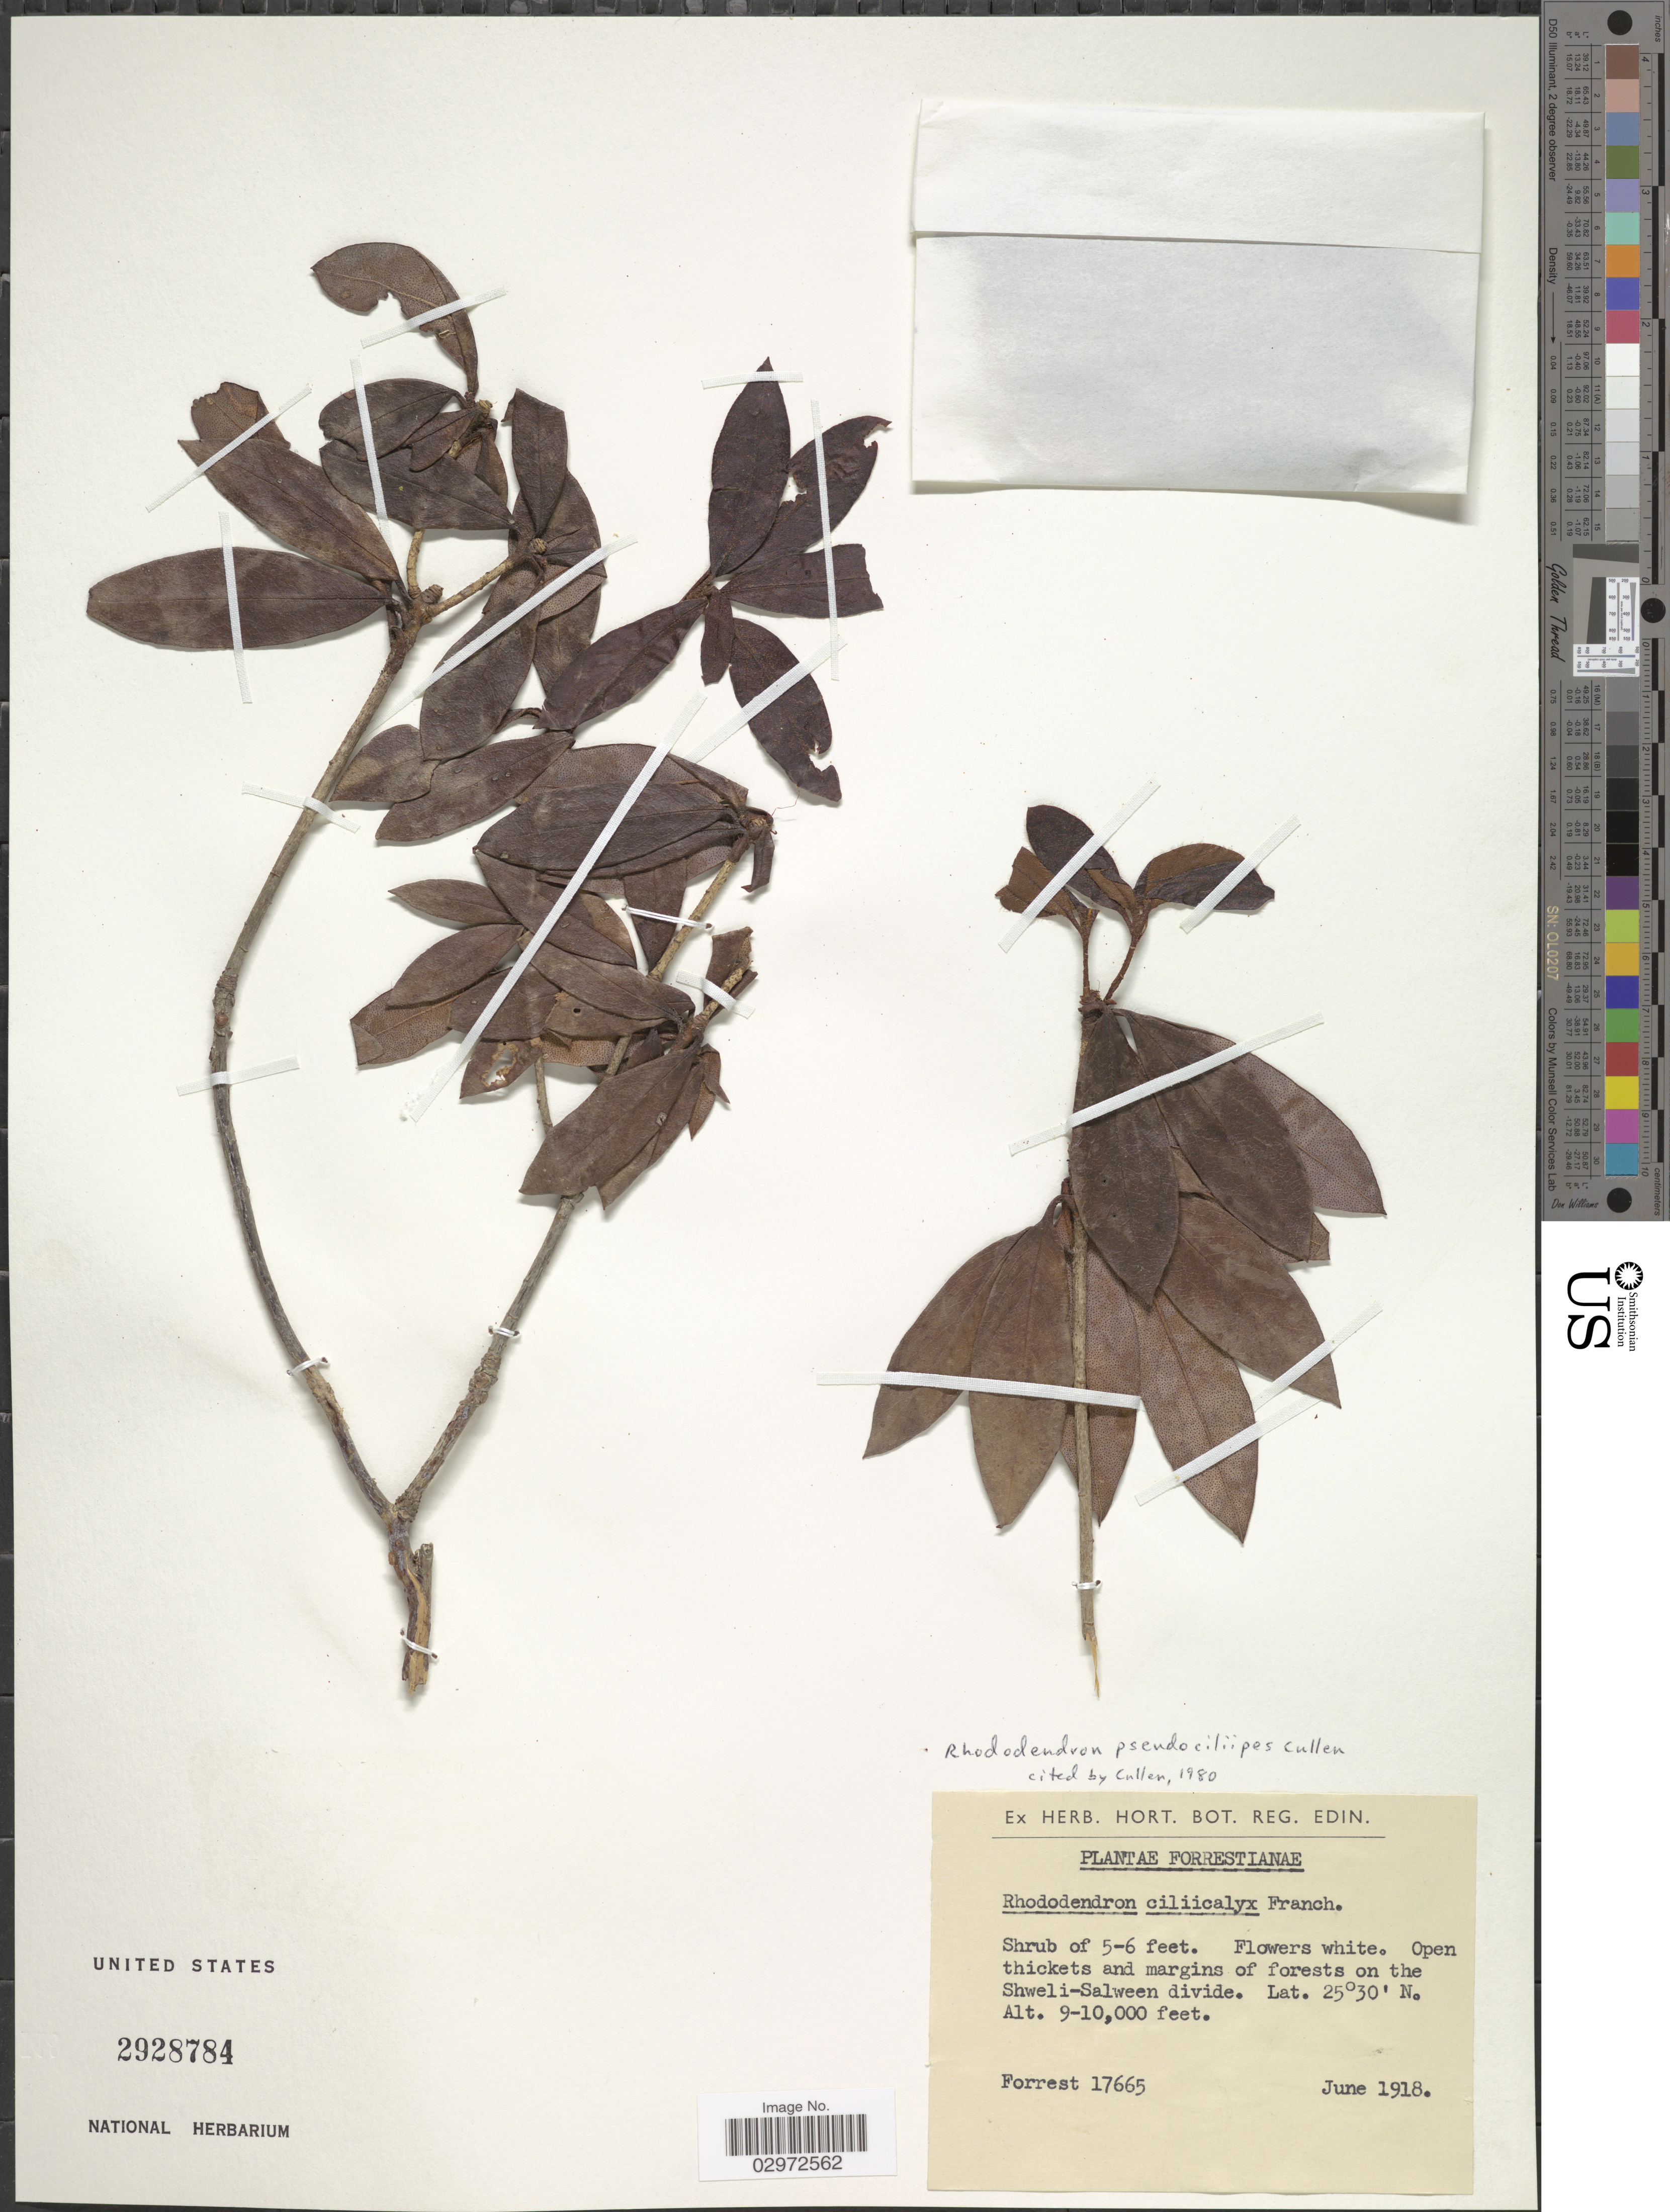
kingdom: Plantae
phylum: Tracheophyta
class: Magnoliopsida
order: Ericales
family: Ericaceae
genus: Rhododendron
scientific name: Rhododendron pseudociliipes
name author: Cullen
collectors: -. Forrest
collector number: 17665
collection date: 1918-06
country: China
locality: Open thickets and margins of forests on the Shweli-Salween divide.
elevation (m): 2743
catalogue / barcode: US 2928784